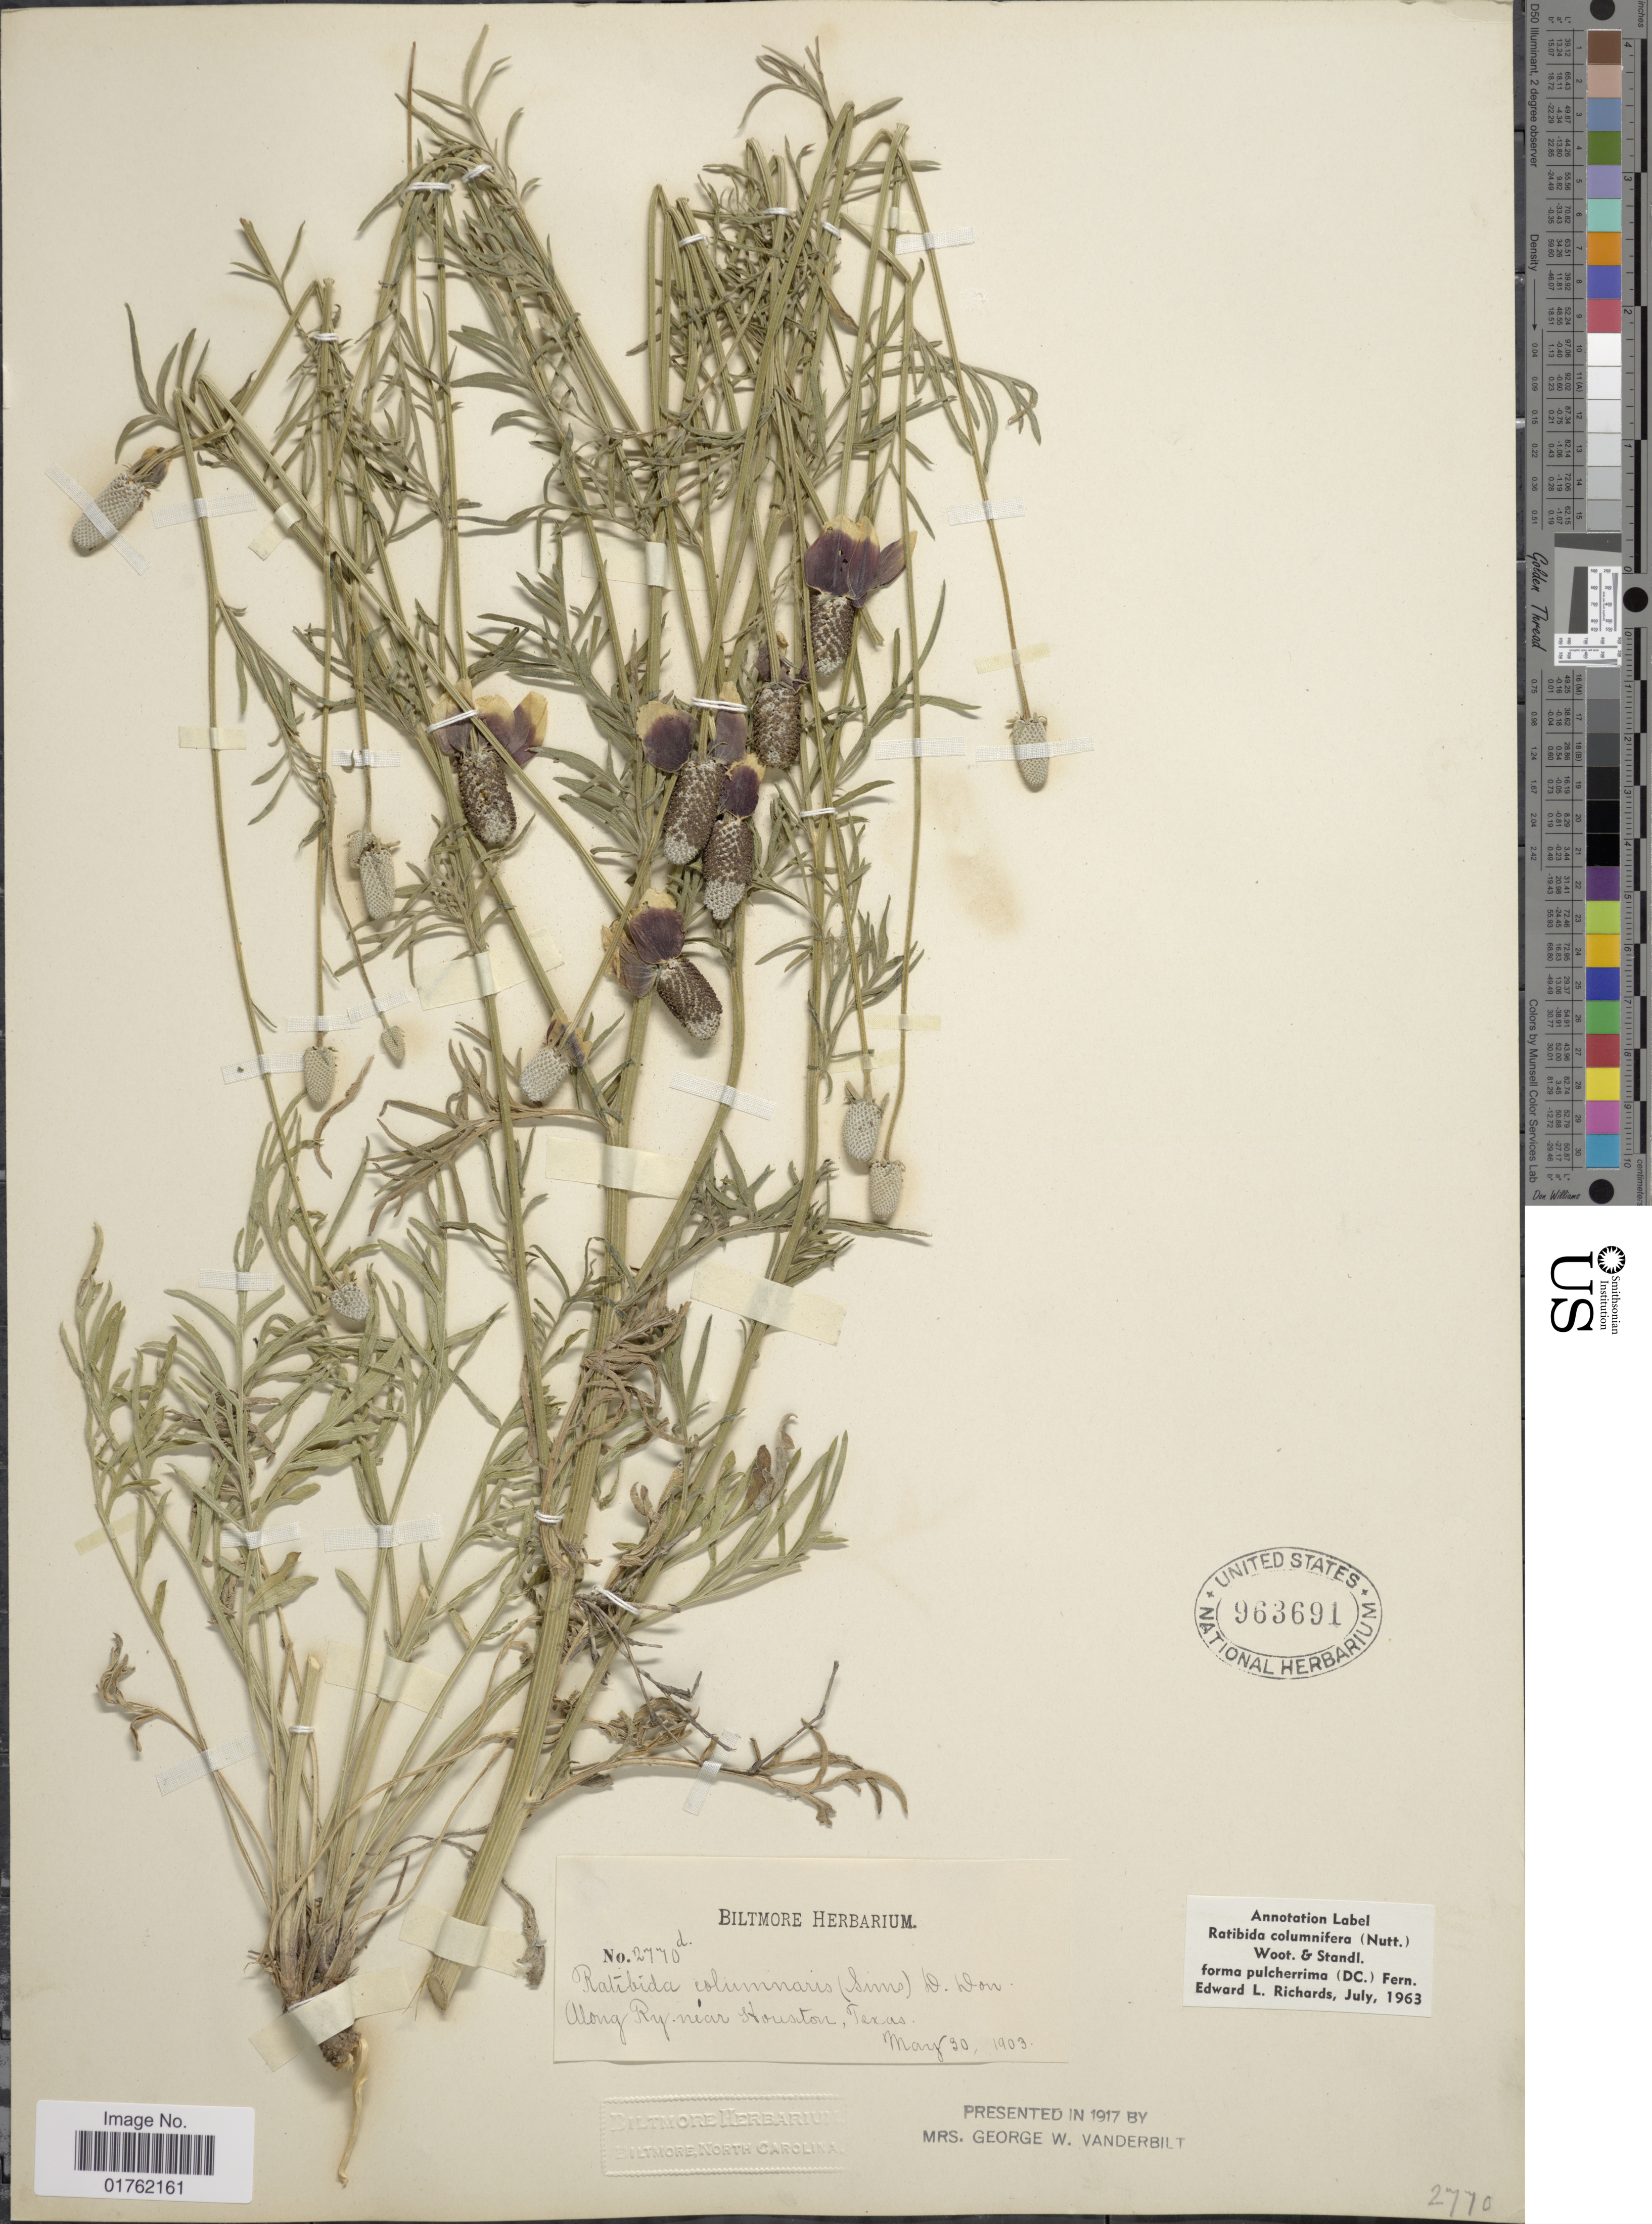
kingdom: Plantae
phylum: Tracheophyta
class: Magnoliopsida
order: Asterales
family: Asteraceae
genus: Ratibida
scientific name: Ratibida columnaris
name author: (Pursh) D. Don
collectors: ex herb. Biltmore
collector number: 2770d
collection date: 1903-05-30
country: United States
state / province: Texas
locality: Along Ry near Houston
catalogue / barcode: US 963691